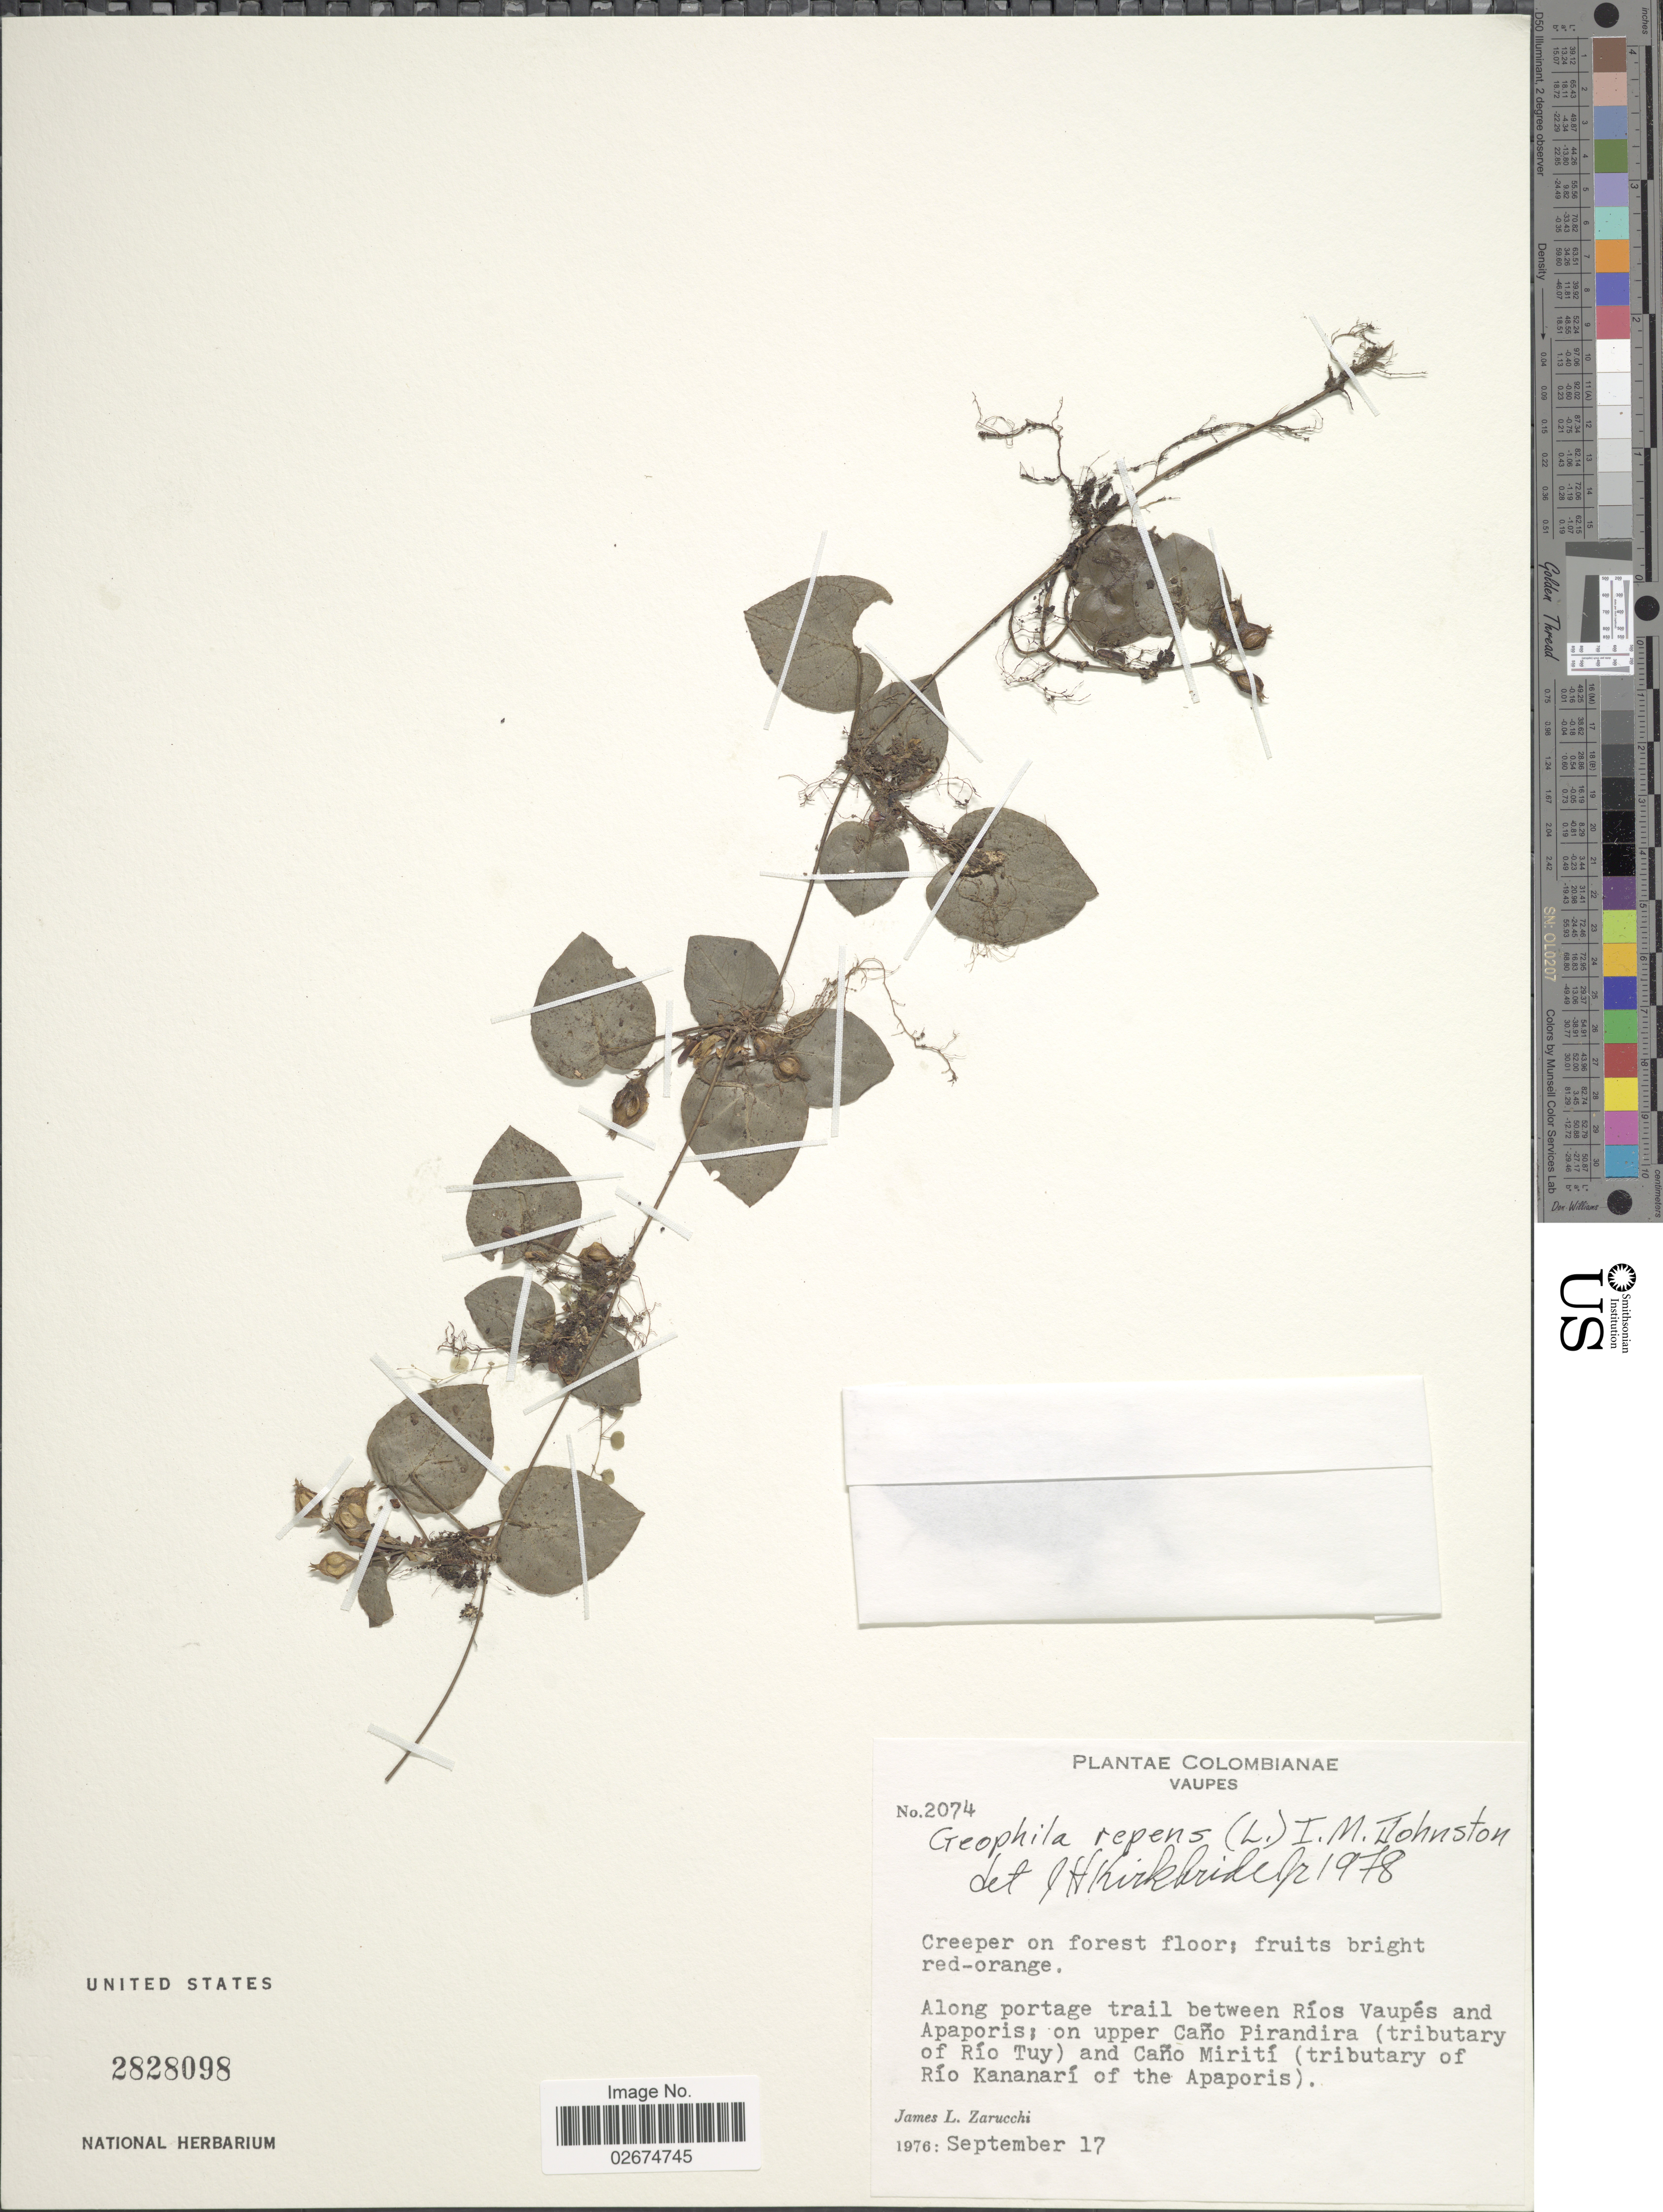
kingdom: Plantae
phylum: Tracheophyta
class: Magnoliopsida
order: Gentianales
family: Rubiaceae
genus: Carinta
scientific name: Carinta repens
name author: (L.) L.B. Sm. & Downs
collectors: J. L. Zarucchi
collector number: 2074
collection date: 1976-09-17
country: Colombia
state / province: Vaupés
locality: Along portage trail between Rios Vaupes and Apaporis, on upper Cano Pirandira (tributary of Rio Tuy) and Cano Miriti (tributary of Rio Kananari of the Apaporis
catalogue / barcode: US 2828098